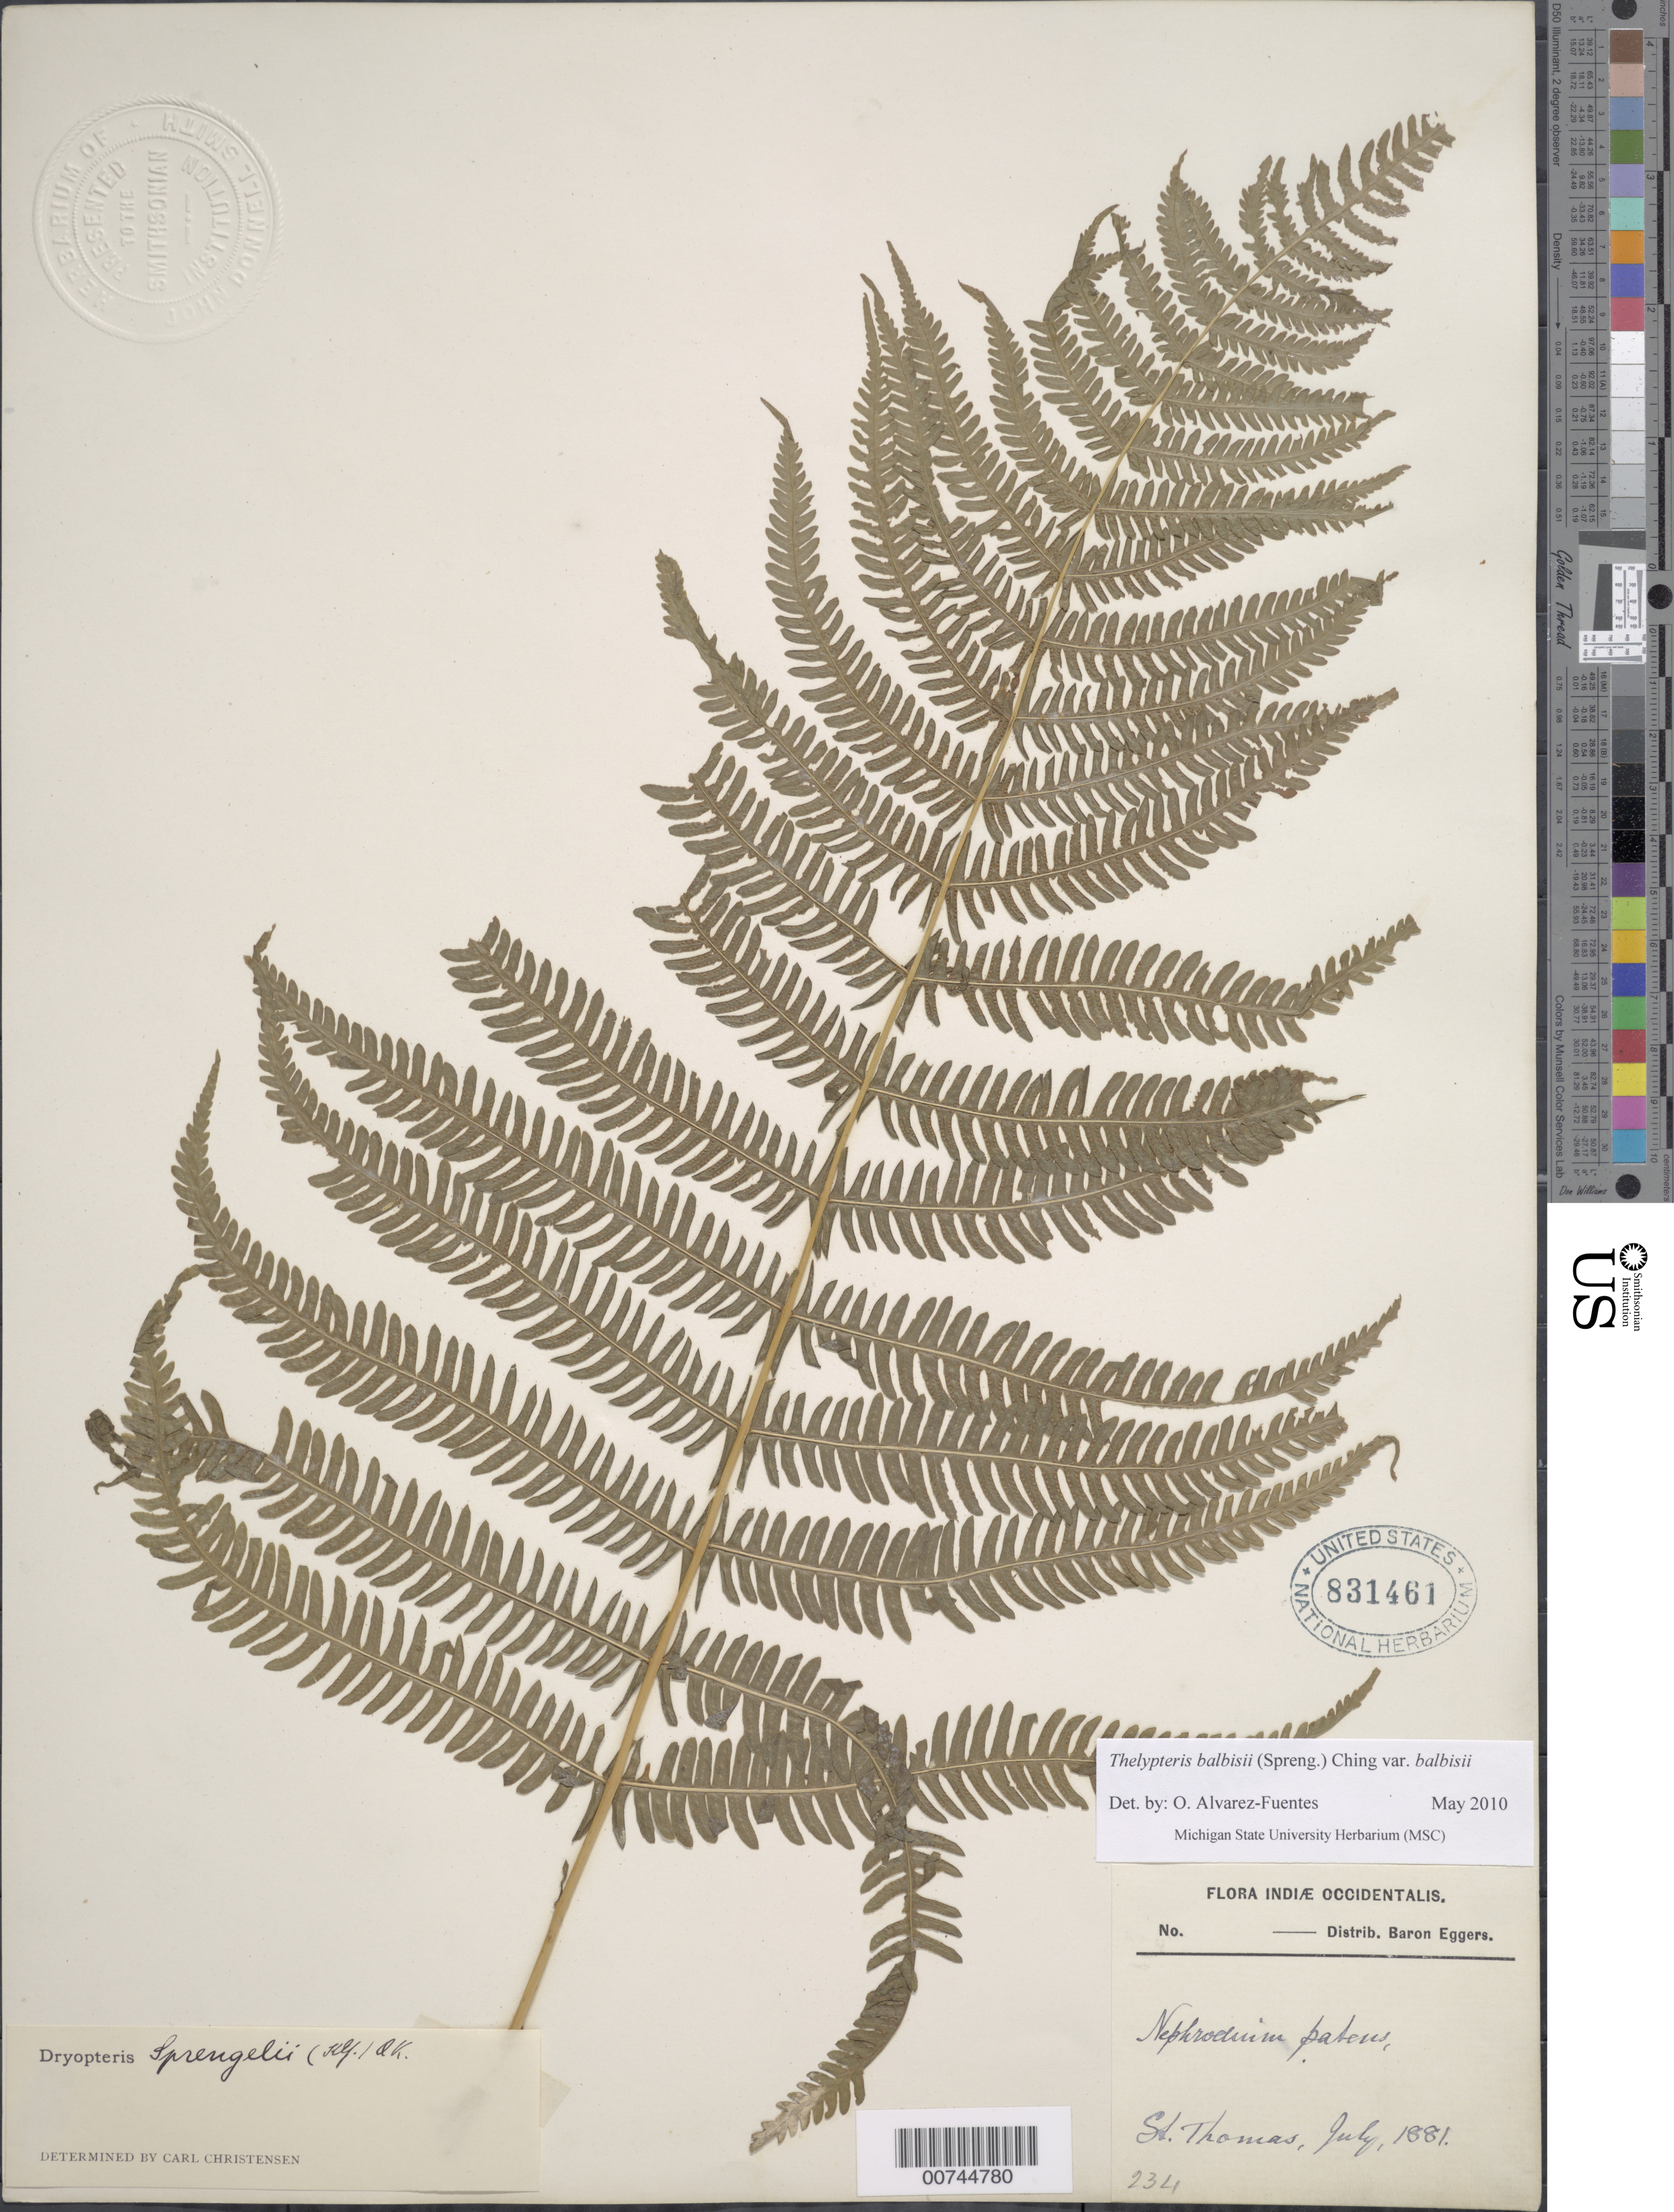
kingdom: Plantae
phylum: Tracheophyta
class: Polypodiopsida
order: Polypodiales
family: Thelypteridaceae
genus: Amauropelta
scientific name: Amauropelta balbisii (Spreng.) comb. nov., ined. 2015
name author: (Spreng.)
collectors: H. F. A. von Eggers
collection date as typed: Jul 1881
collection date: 1881-07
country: U.S. Virgin Islands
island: St. Thomas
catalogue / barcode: US 831461